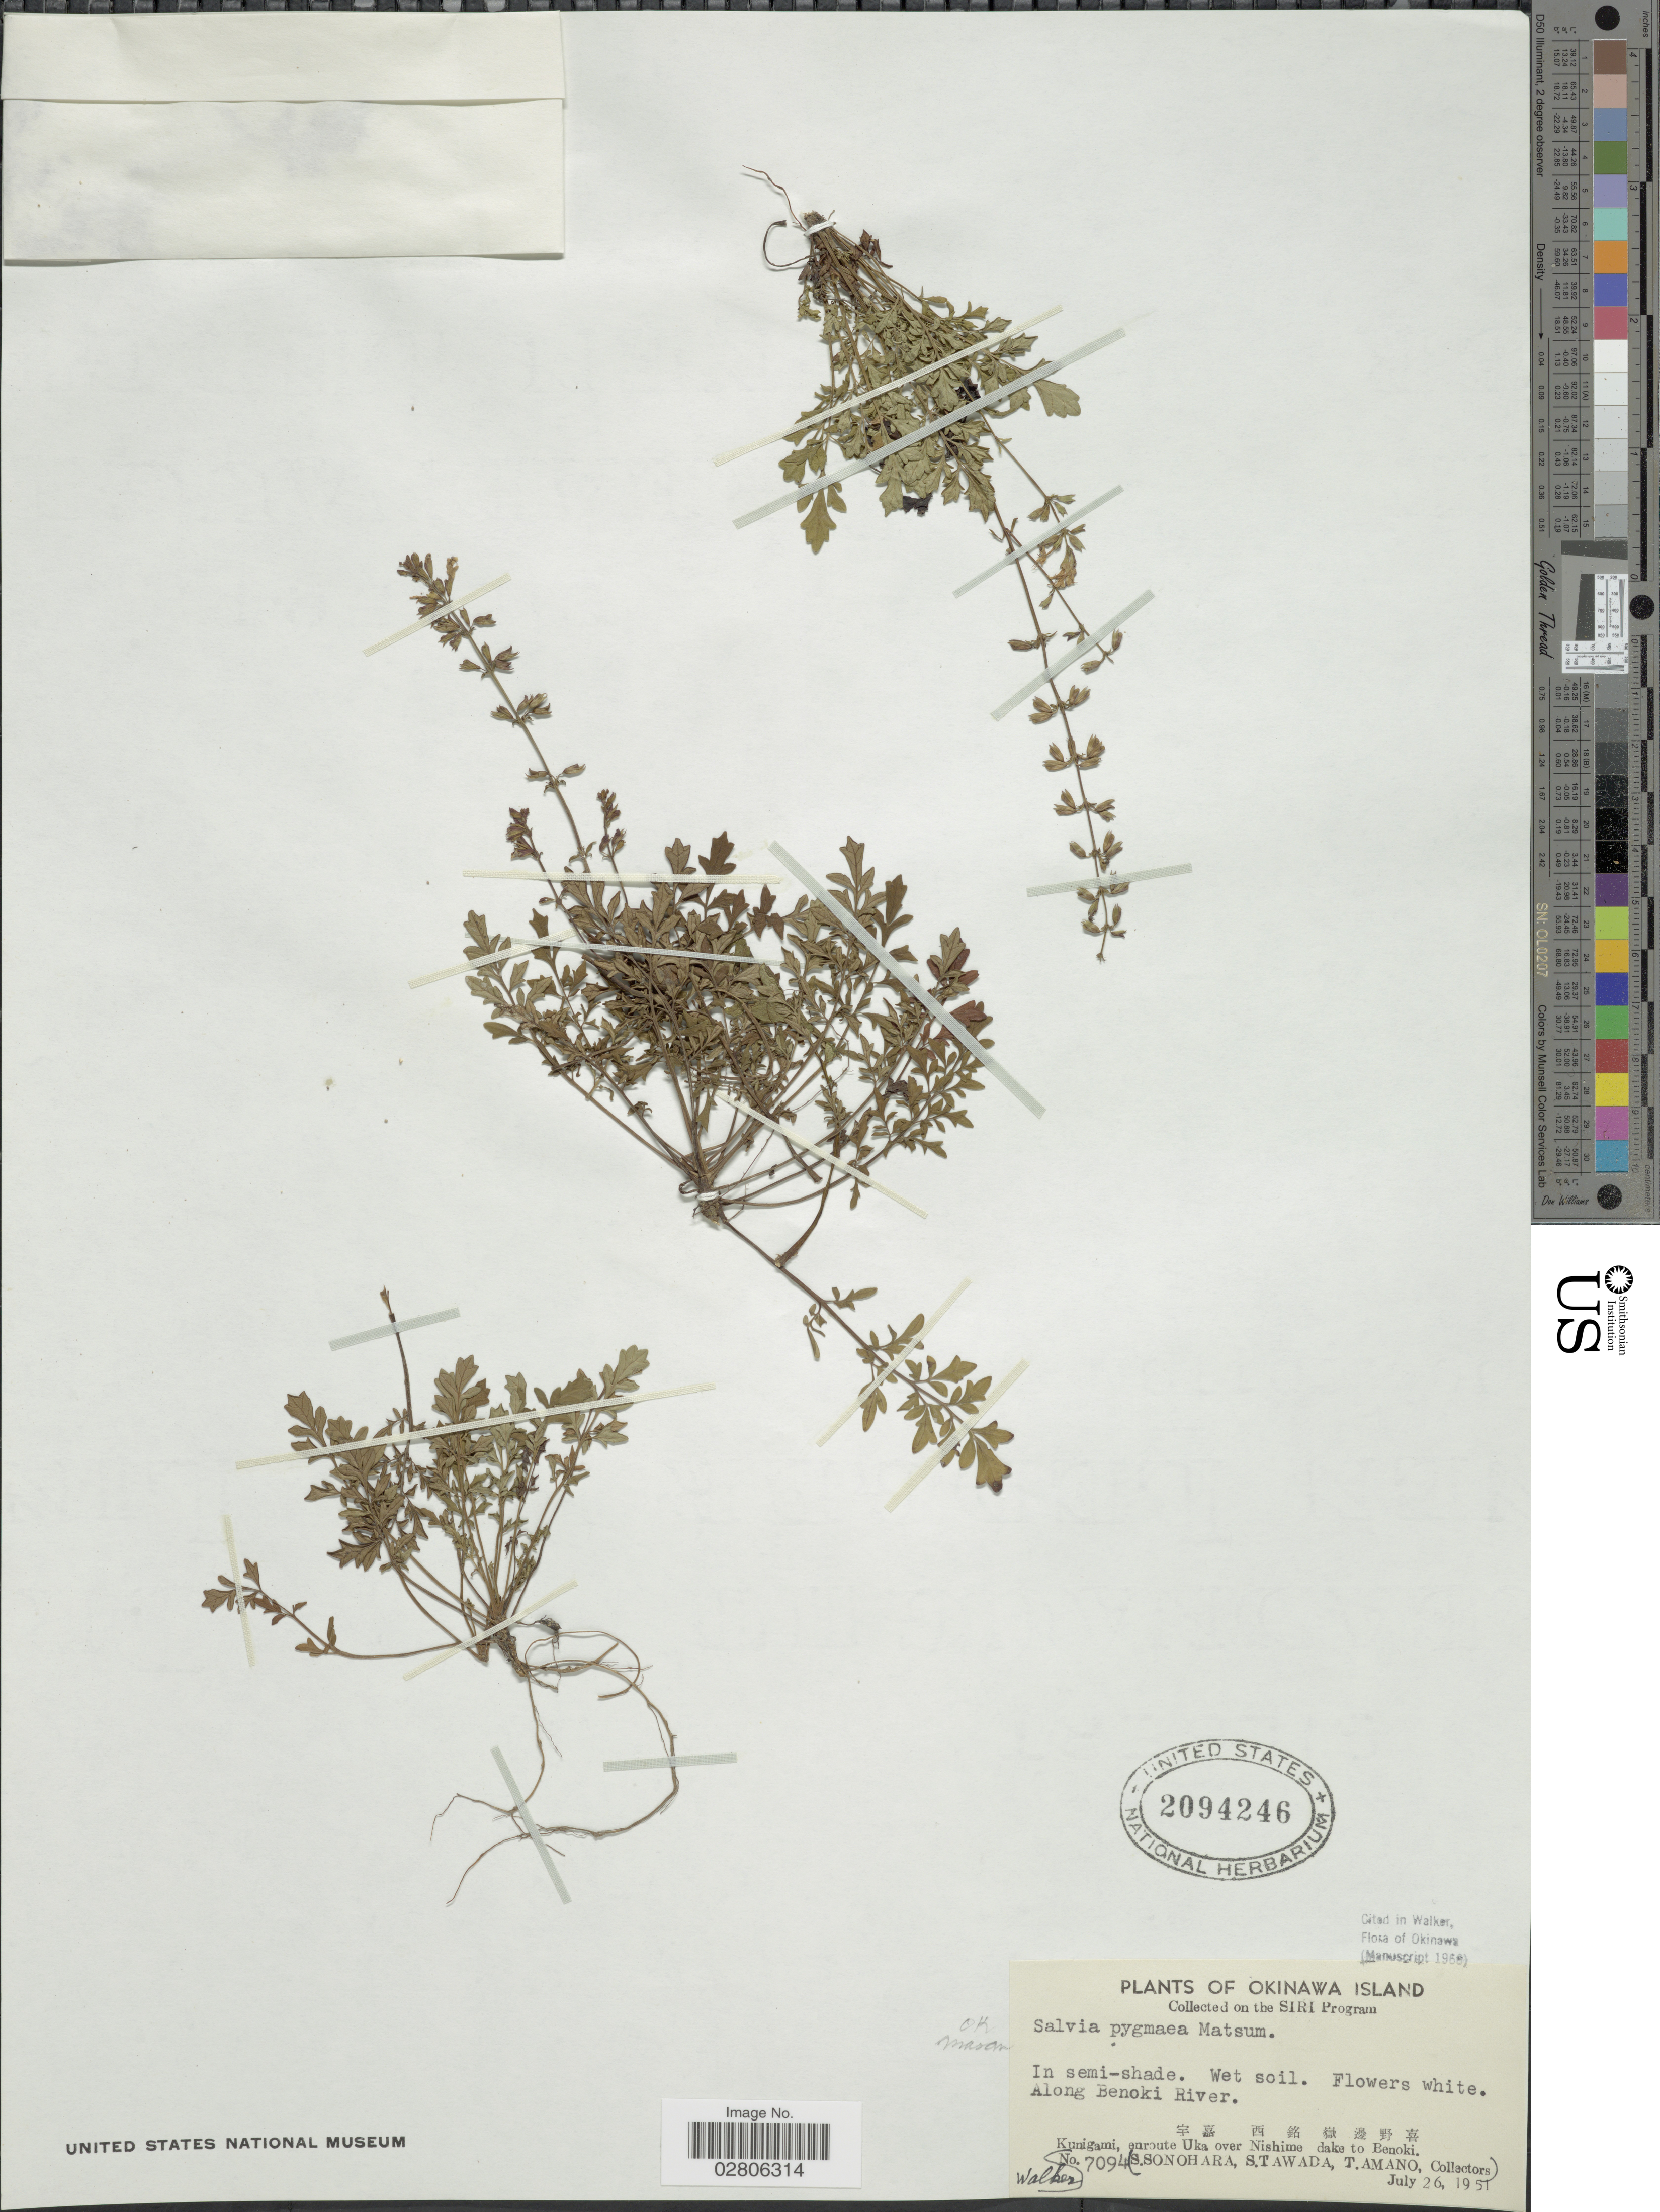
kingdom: Plantae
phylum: Tracheophyta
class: Magnoliopsida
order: Lamiales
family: Lamiaceae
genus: Salvia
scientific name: Salvia pygmaea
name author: Matsum.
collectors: S. Sonohara, S. Tawada & T. Amano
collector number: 7094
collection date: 1951-07-26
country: Japan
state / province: Okinawa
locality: Okinawa Island, Along Benoki River, X, Kunigami, en route Uka over Nishime dake to Benoki.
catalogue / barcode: US 2094246